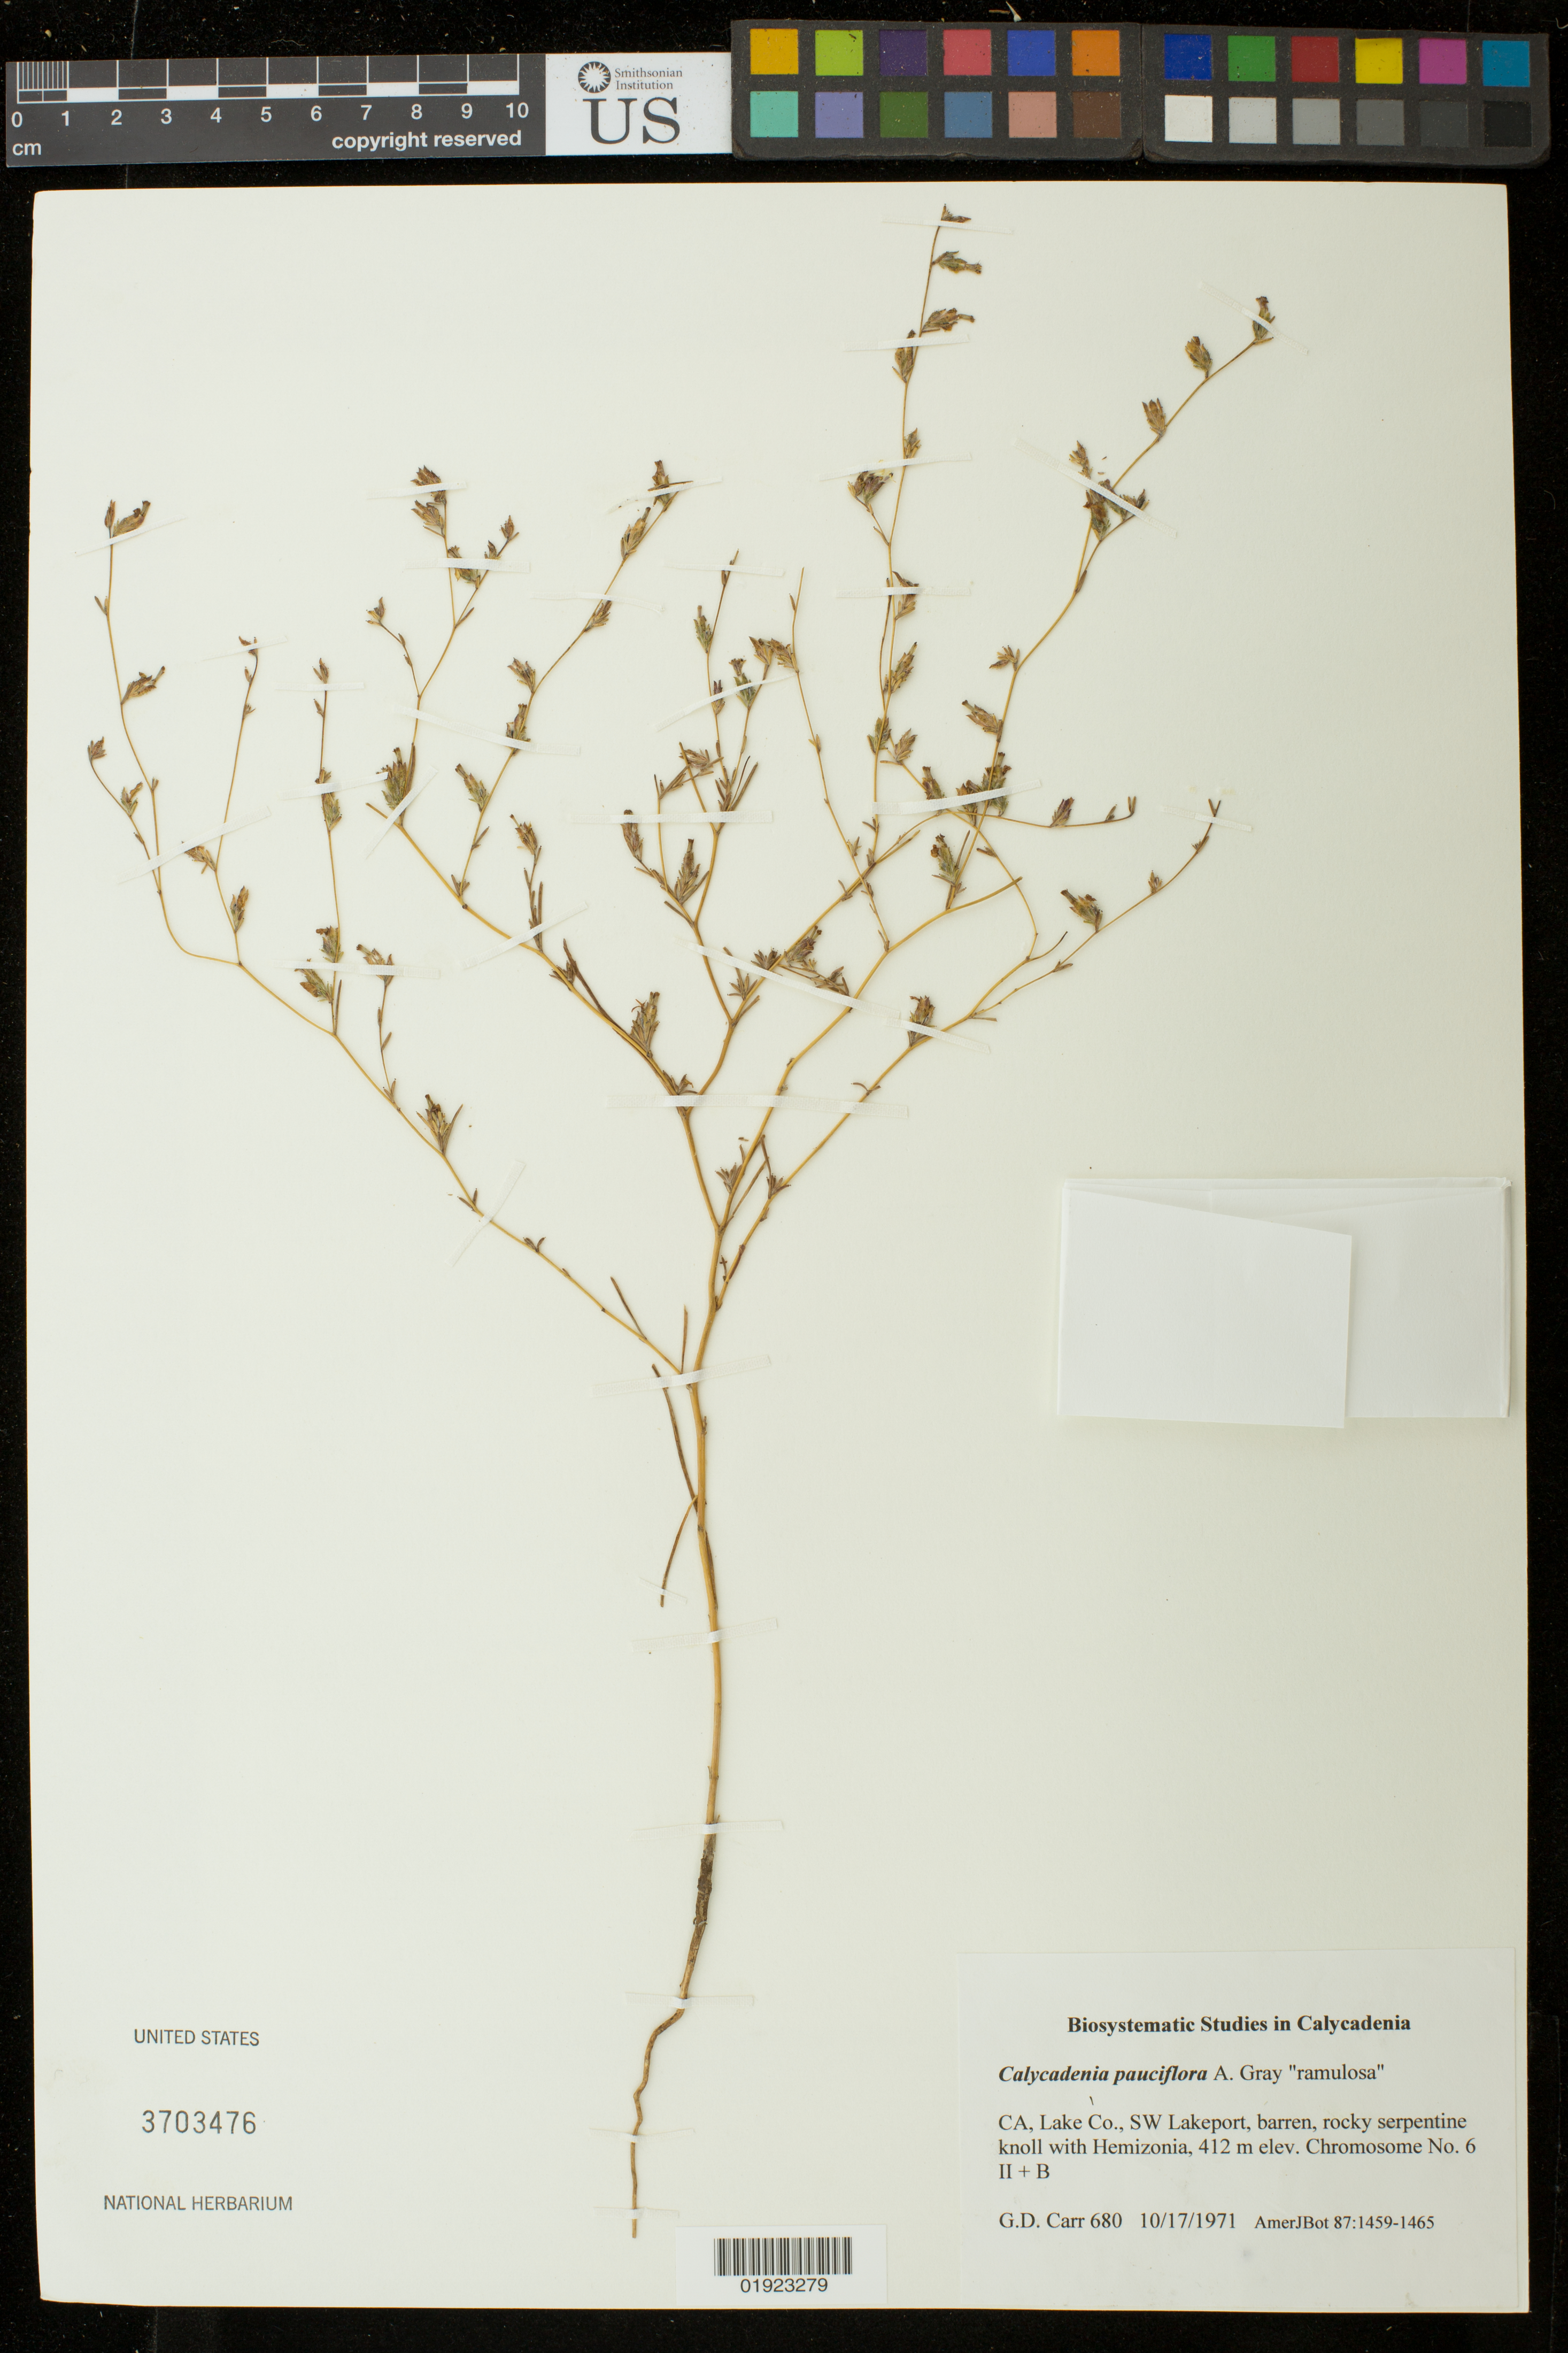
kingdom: Plantae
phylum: Tracheophyta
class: Magnoliopsida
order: Asterales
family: Asteraceae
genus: Calycadenia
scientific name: Calycadenia pauciflora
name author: A. Gray in Emory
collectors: G. D. Carr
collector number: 680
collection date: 1971-10-17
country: United States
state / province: California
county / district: Lake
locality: SW Lakeport.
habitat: Barren, rocky serpentine knoll.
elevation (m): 412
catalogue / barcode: US 3703476